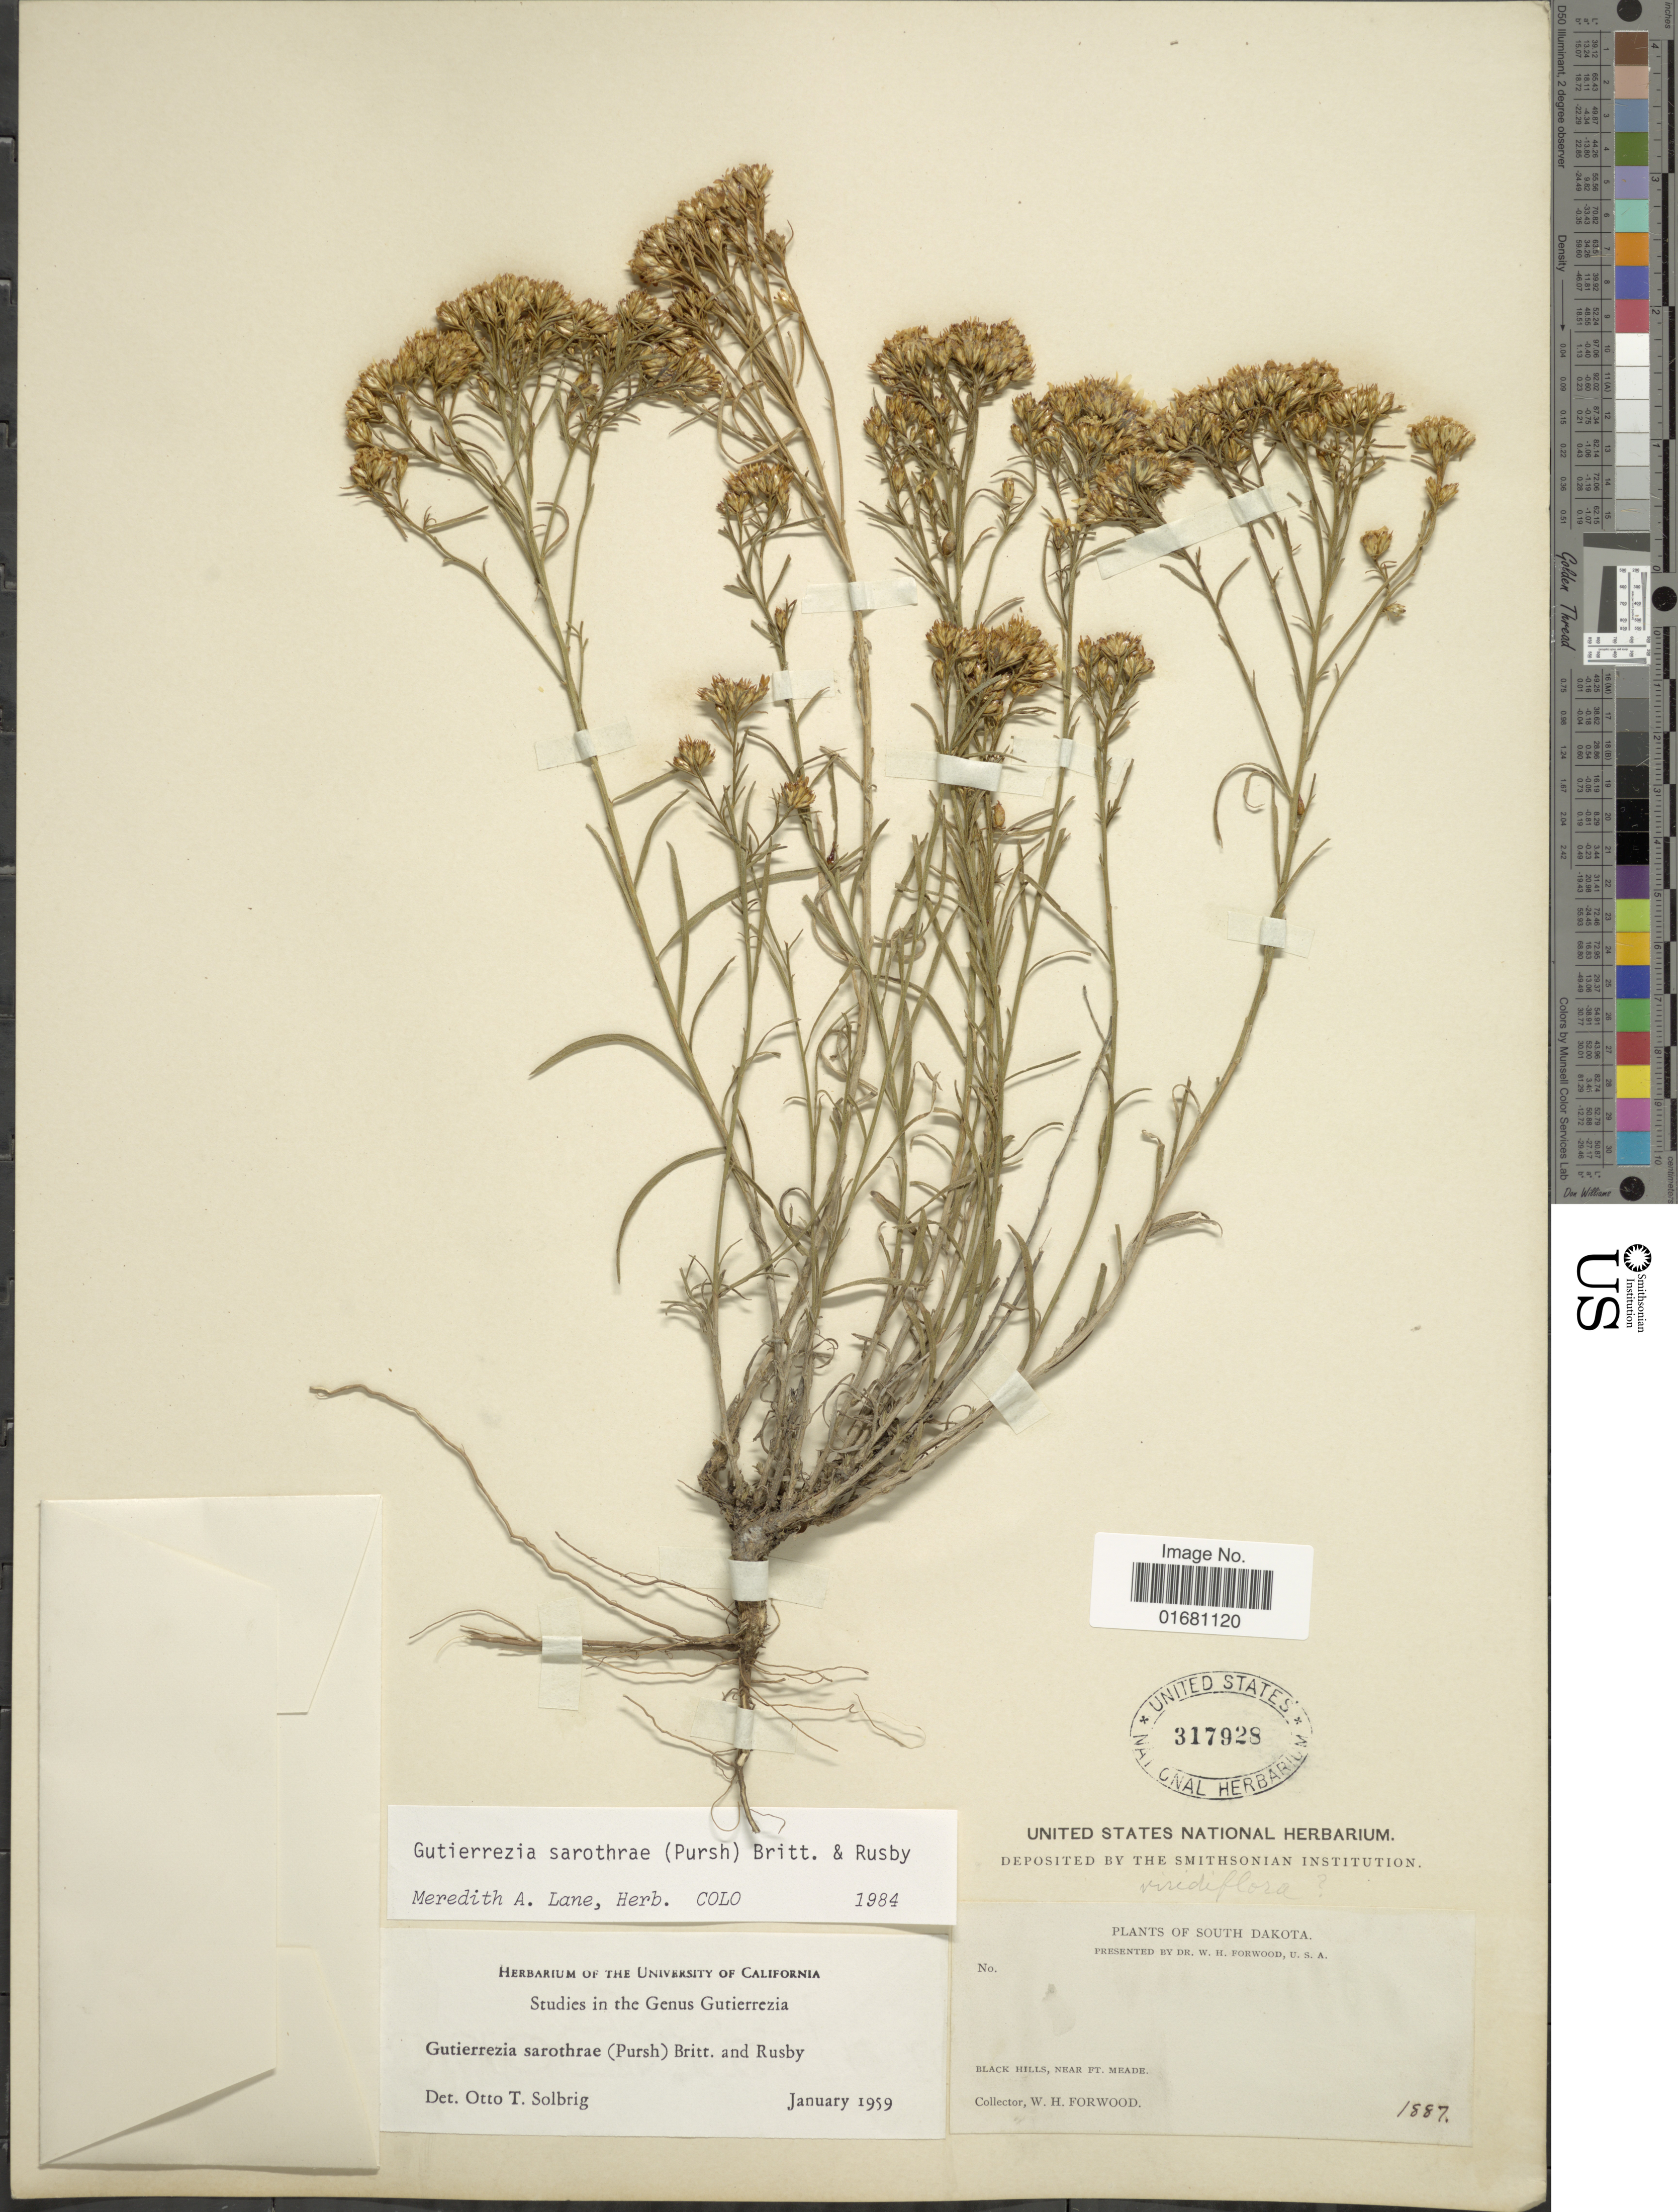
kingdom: Plantae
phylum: Tracheophyta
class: Magnoliopsida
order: Asterales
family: Asteraceae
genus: Gutierrezia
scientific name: Gutierrezia sarothrae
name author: (Pursh) Britton & Rusby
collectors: W. Forwood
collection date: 1887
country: United States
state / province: South Dakota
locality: Blackhills, near Ft. Meade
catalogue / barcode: US 317928